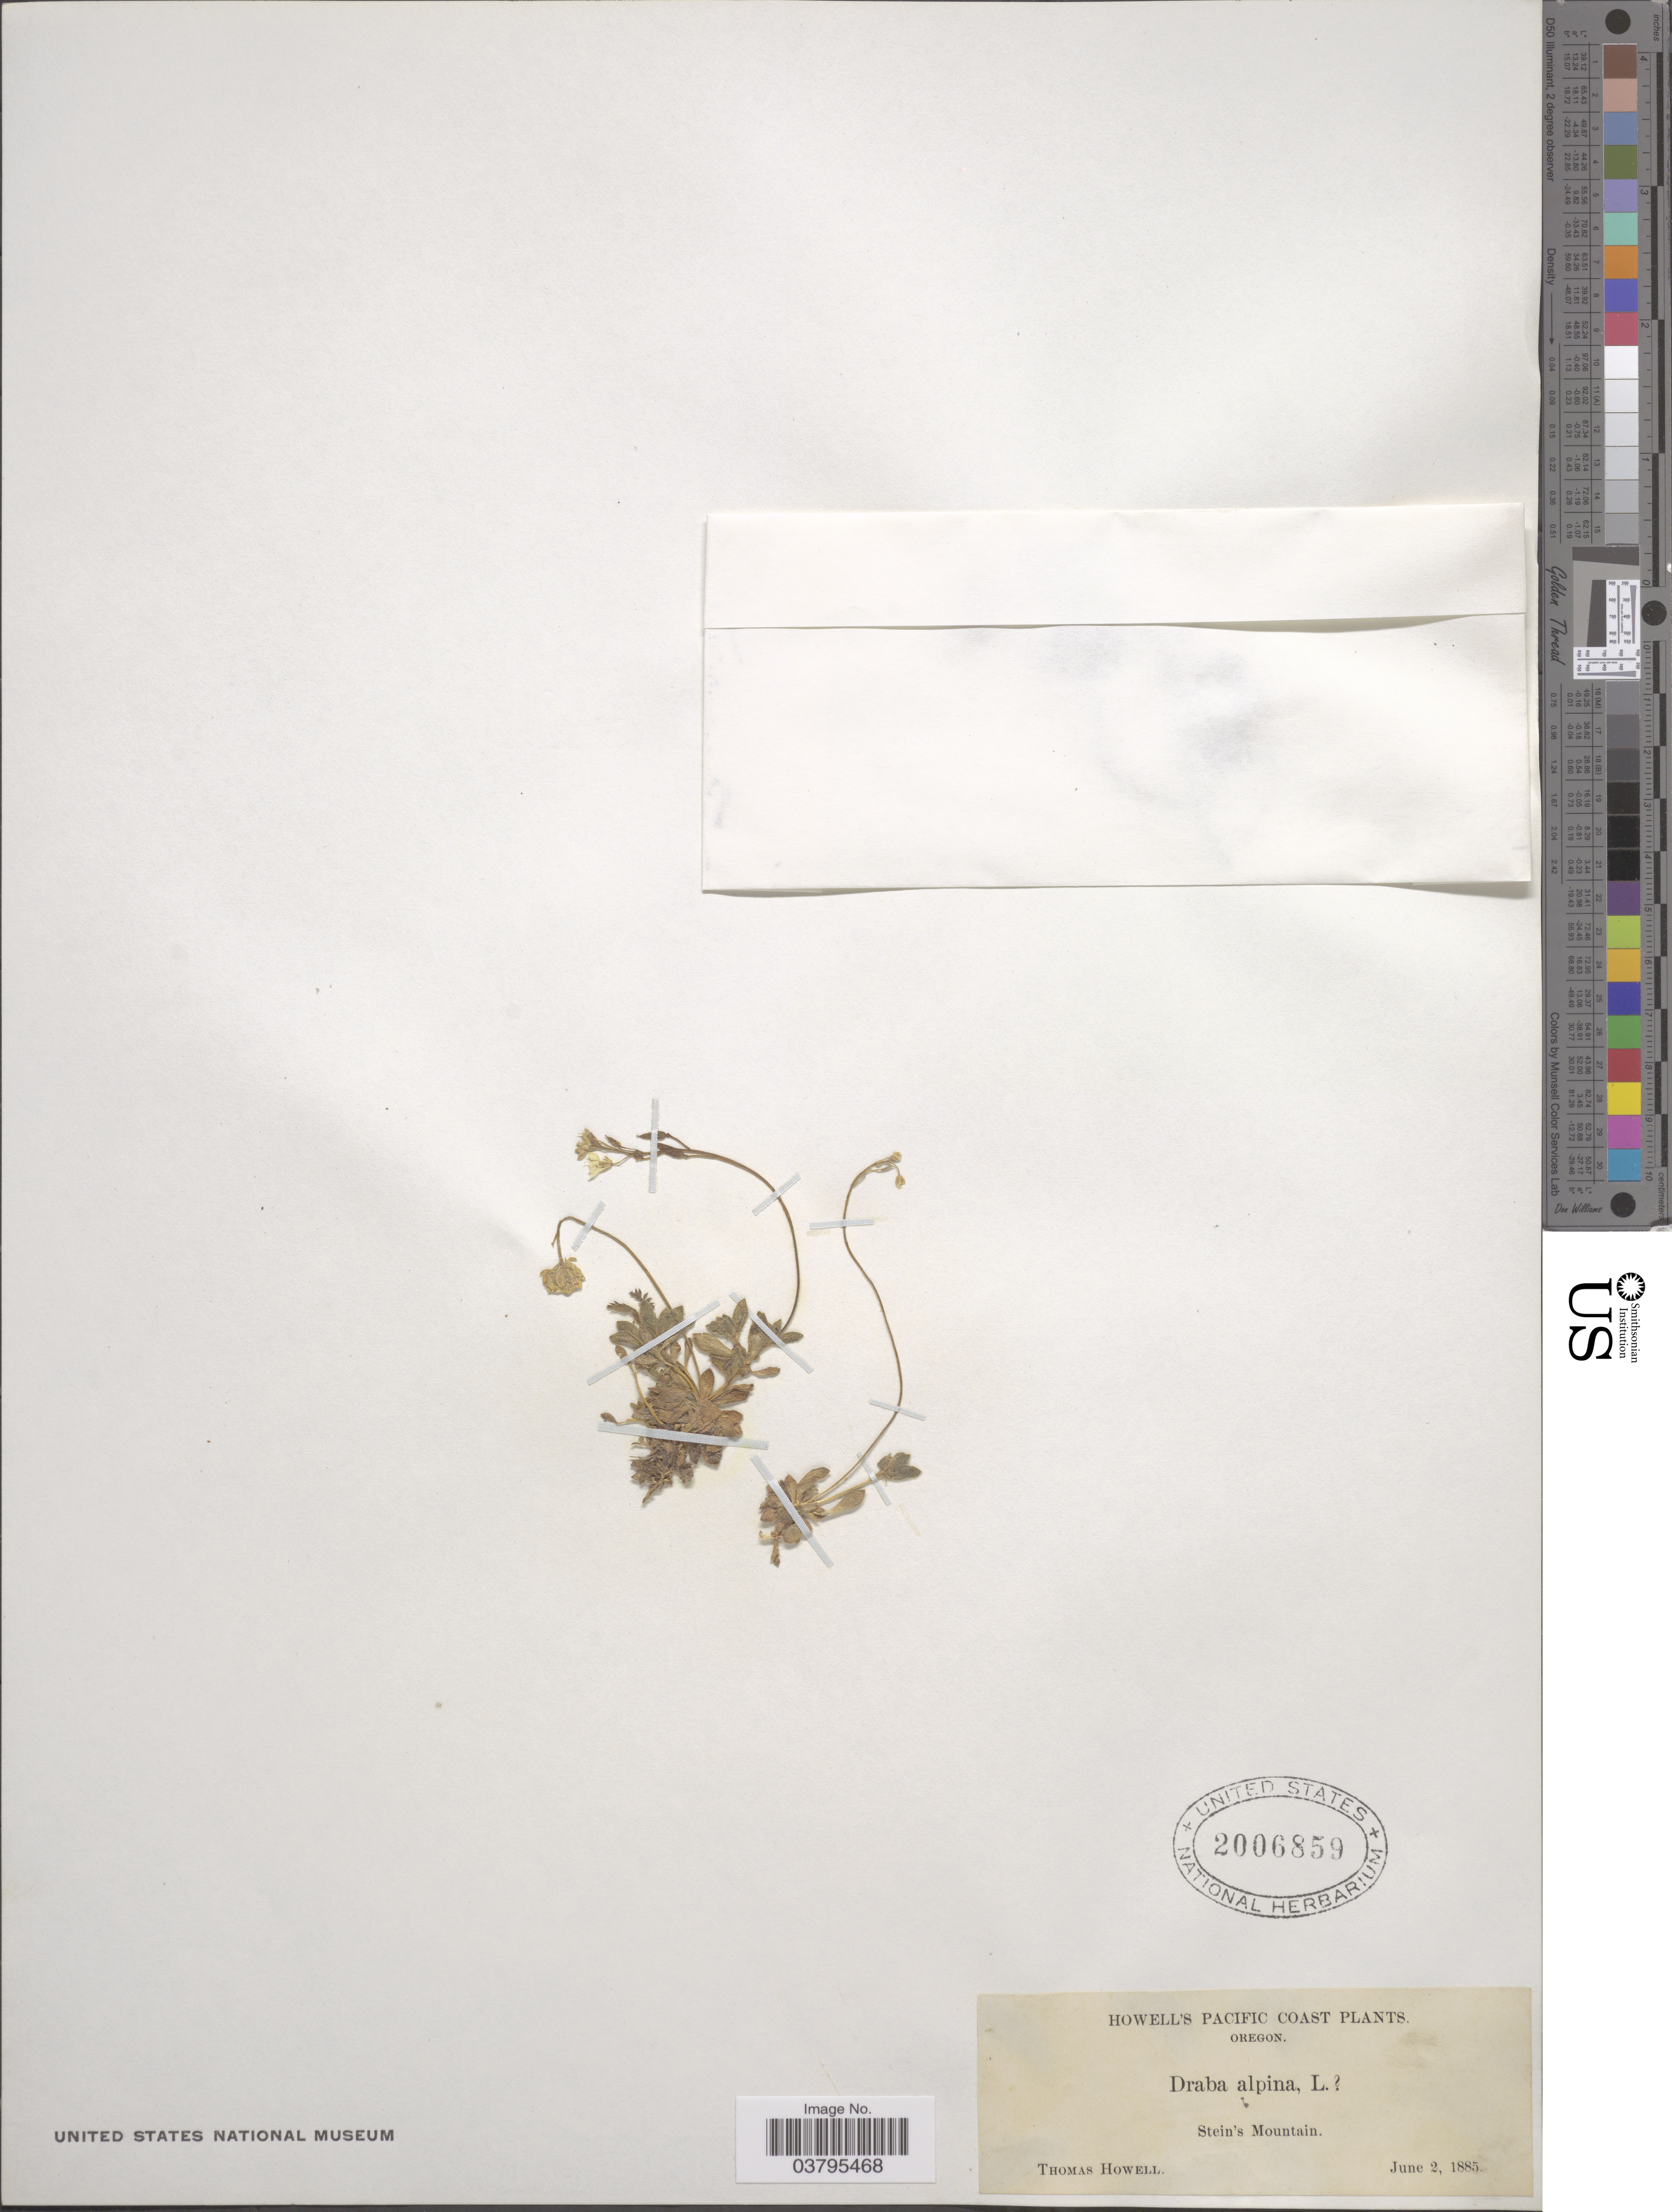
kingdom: Plantae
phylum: Tracheophyta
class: Magnoliopsida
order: Brassicales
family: Brassicaceae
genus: Draba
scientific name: Draba alpina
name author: L.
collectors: T. Howell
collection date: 1885-06-02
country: United States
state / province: Oregon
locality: Pacific Coast. Stein's Mountain.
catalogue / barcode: US 2006859